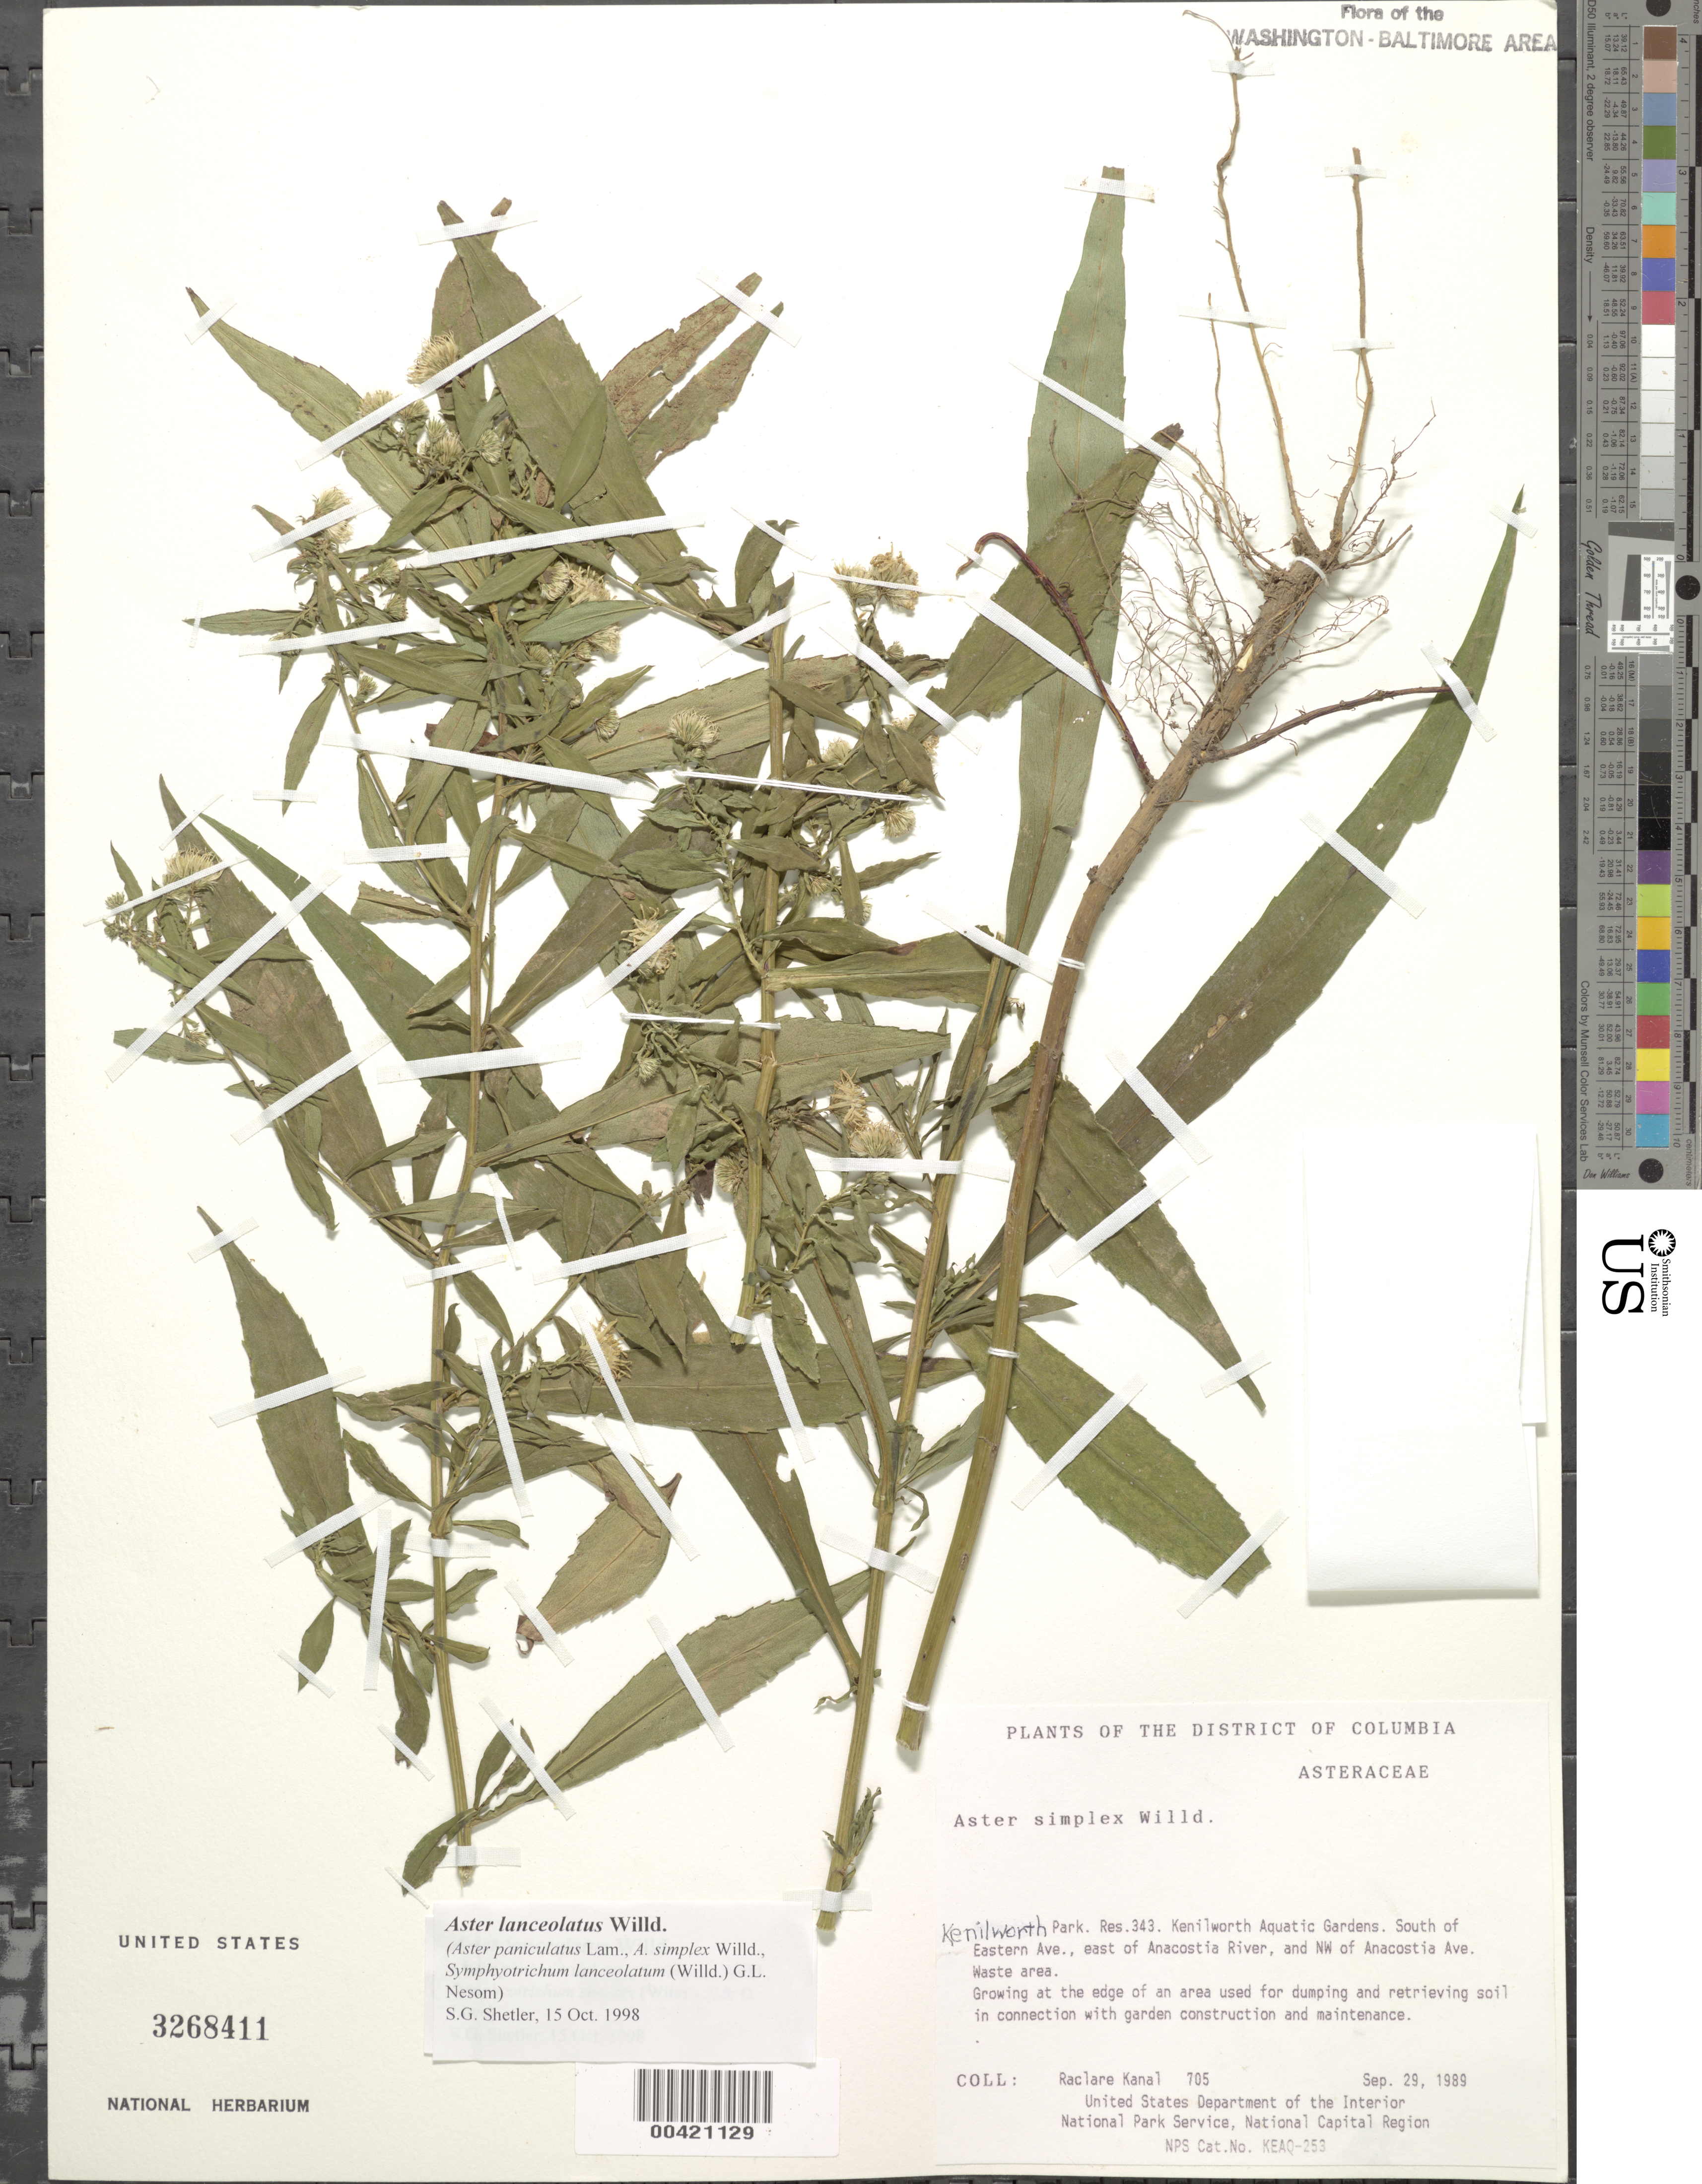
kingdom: Plantae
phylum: Tracheophyta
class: Magnoliopsida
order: Asterales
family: Asteraceae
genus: Symphyotrichum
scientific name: Symphyotrichum lanceolatum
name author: (Willd.) G.L. Nesom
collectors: R. Kanal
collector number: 705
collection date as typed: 29 Sep 1989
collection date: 1989-09-29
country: United States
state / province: District of Columbia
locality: Kenilworth Park, S of Eastern Ave, E of Anacostia River, NW of Anacostia Ave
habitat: Waste area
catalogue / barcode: US 3268411